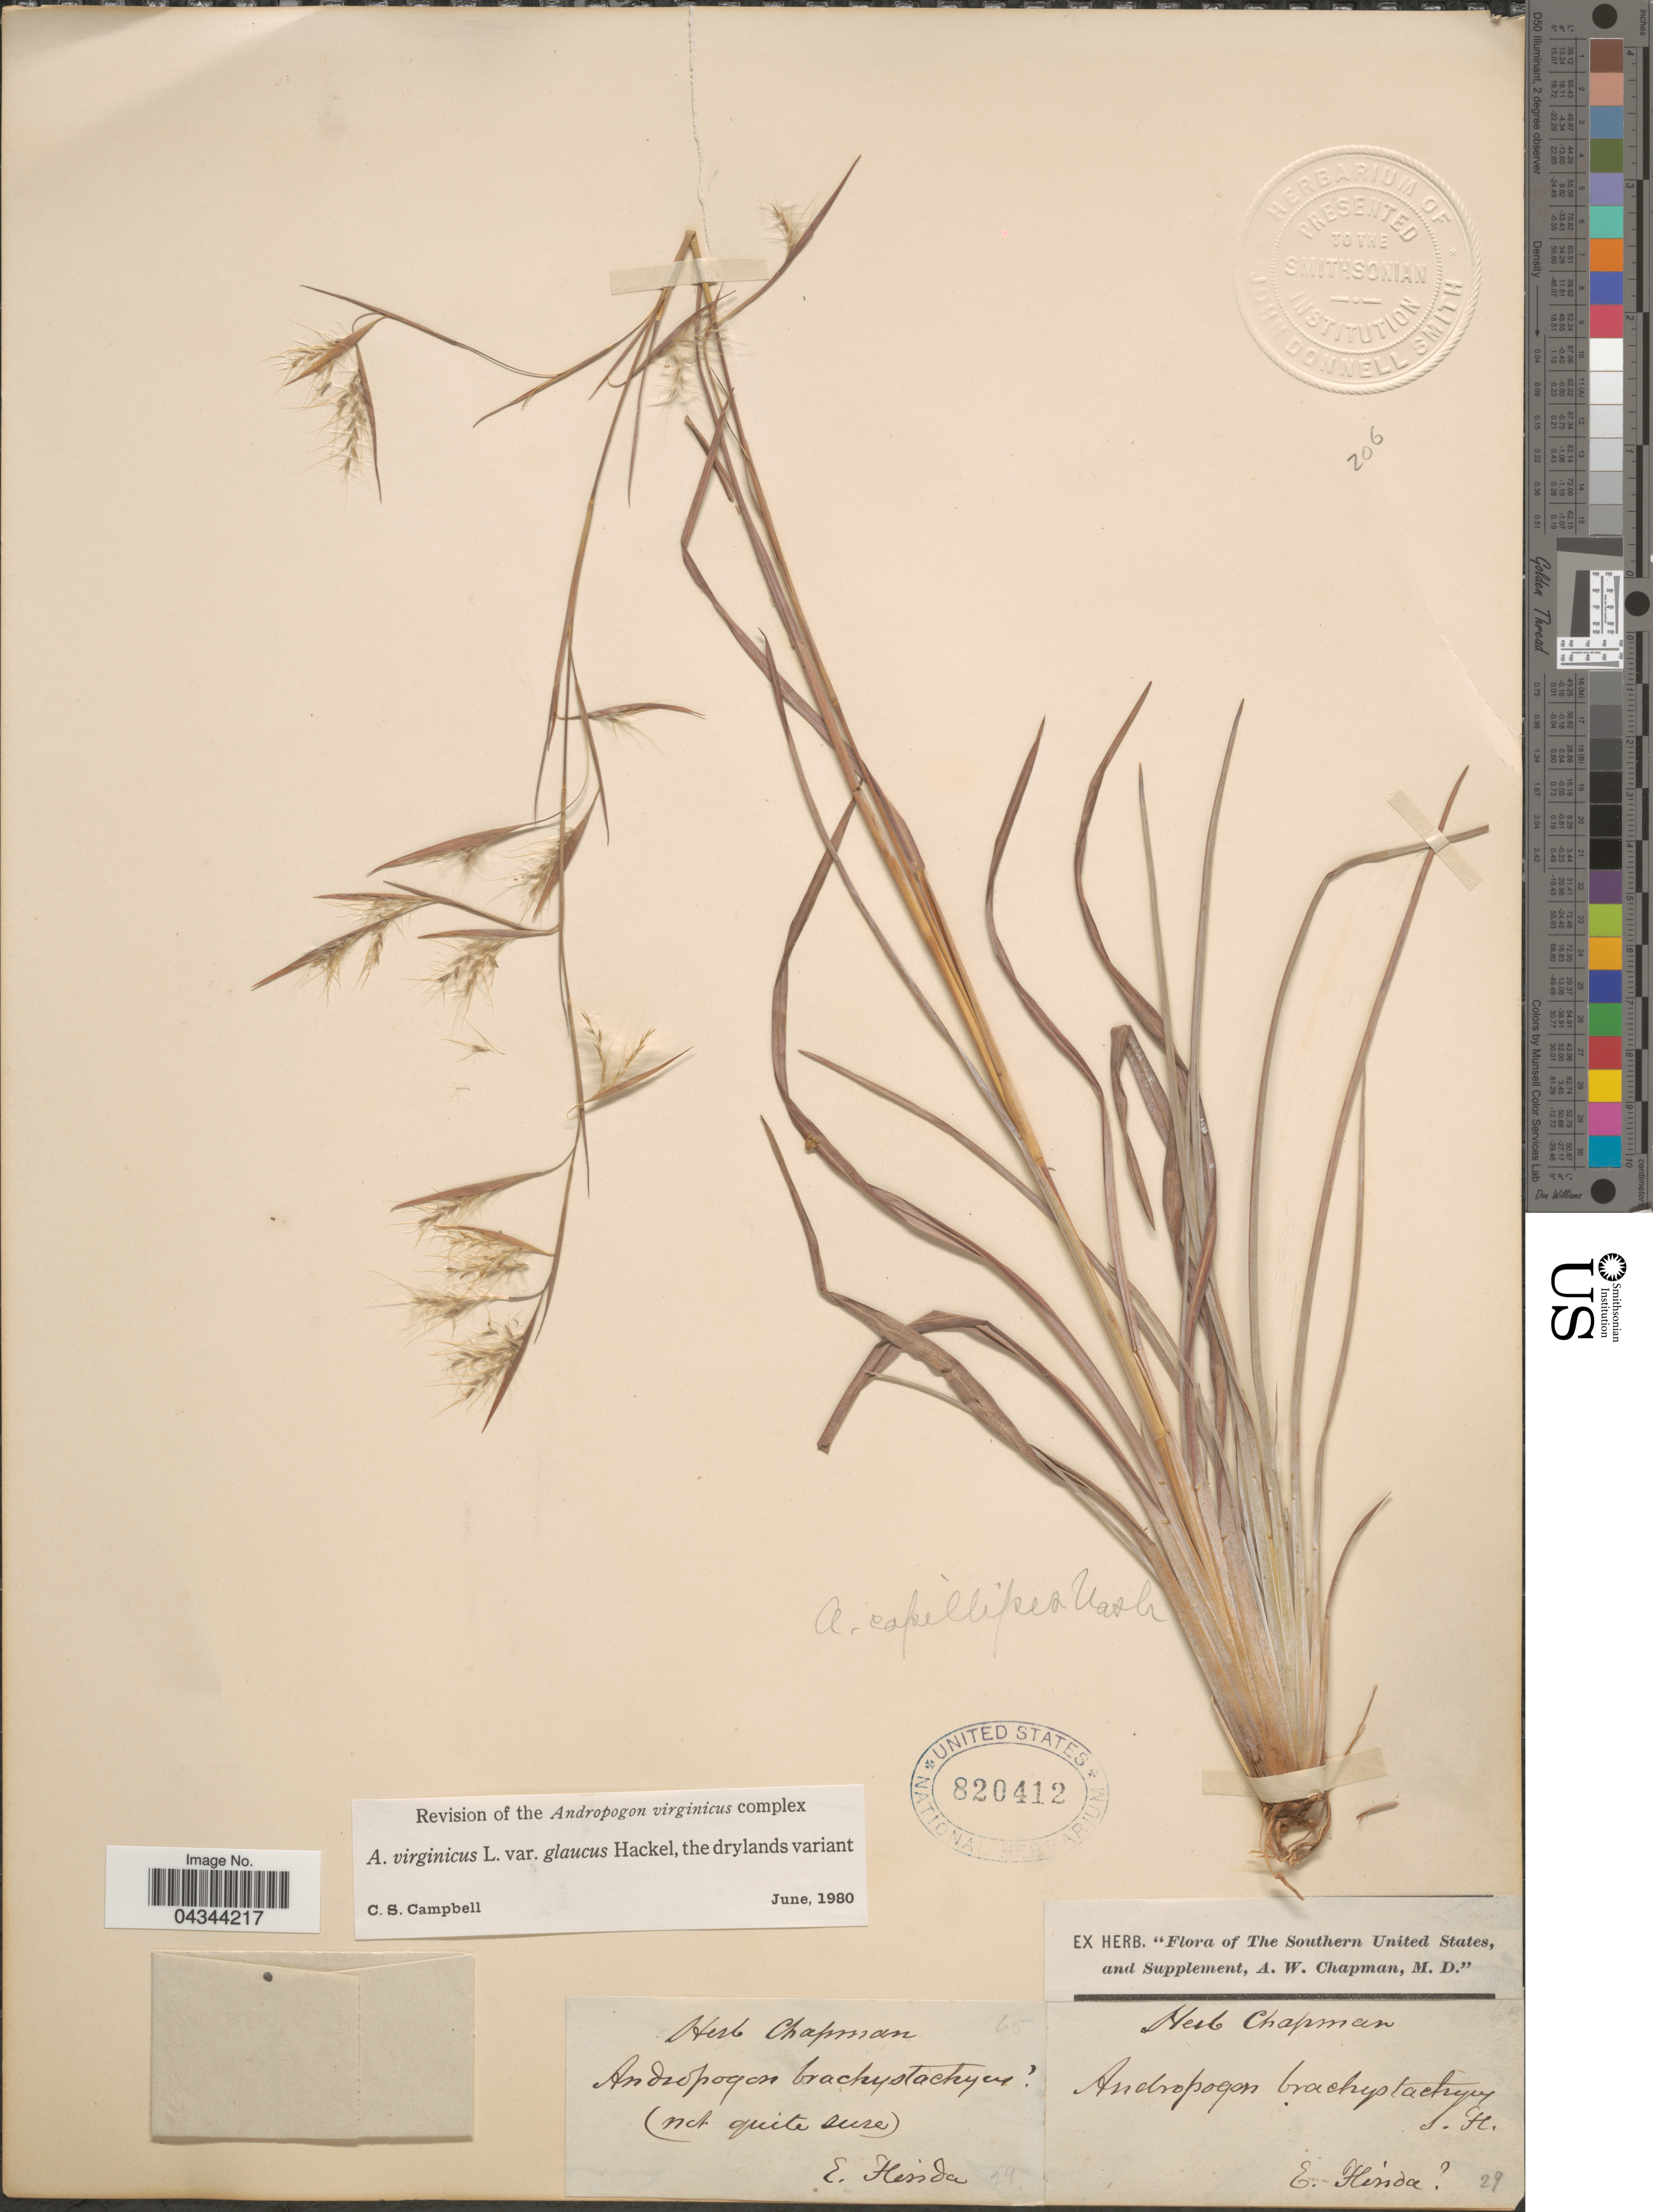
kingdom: Plantae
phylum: Tracheophyta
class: Liliopsida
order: Poales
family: Poaceae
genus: Andropogon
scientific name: Andropogon virginicus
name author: L.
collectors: ex herb. A.W. Chapman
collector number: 29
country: United States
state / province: Florida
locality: The Southern United States. E. Florida.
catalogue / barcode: US 820412